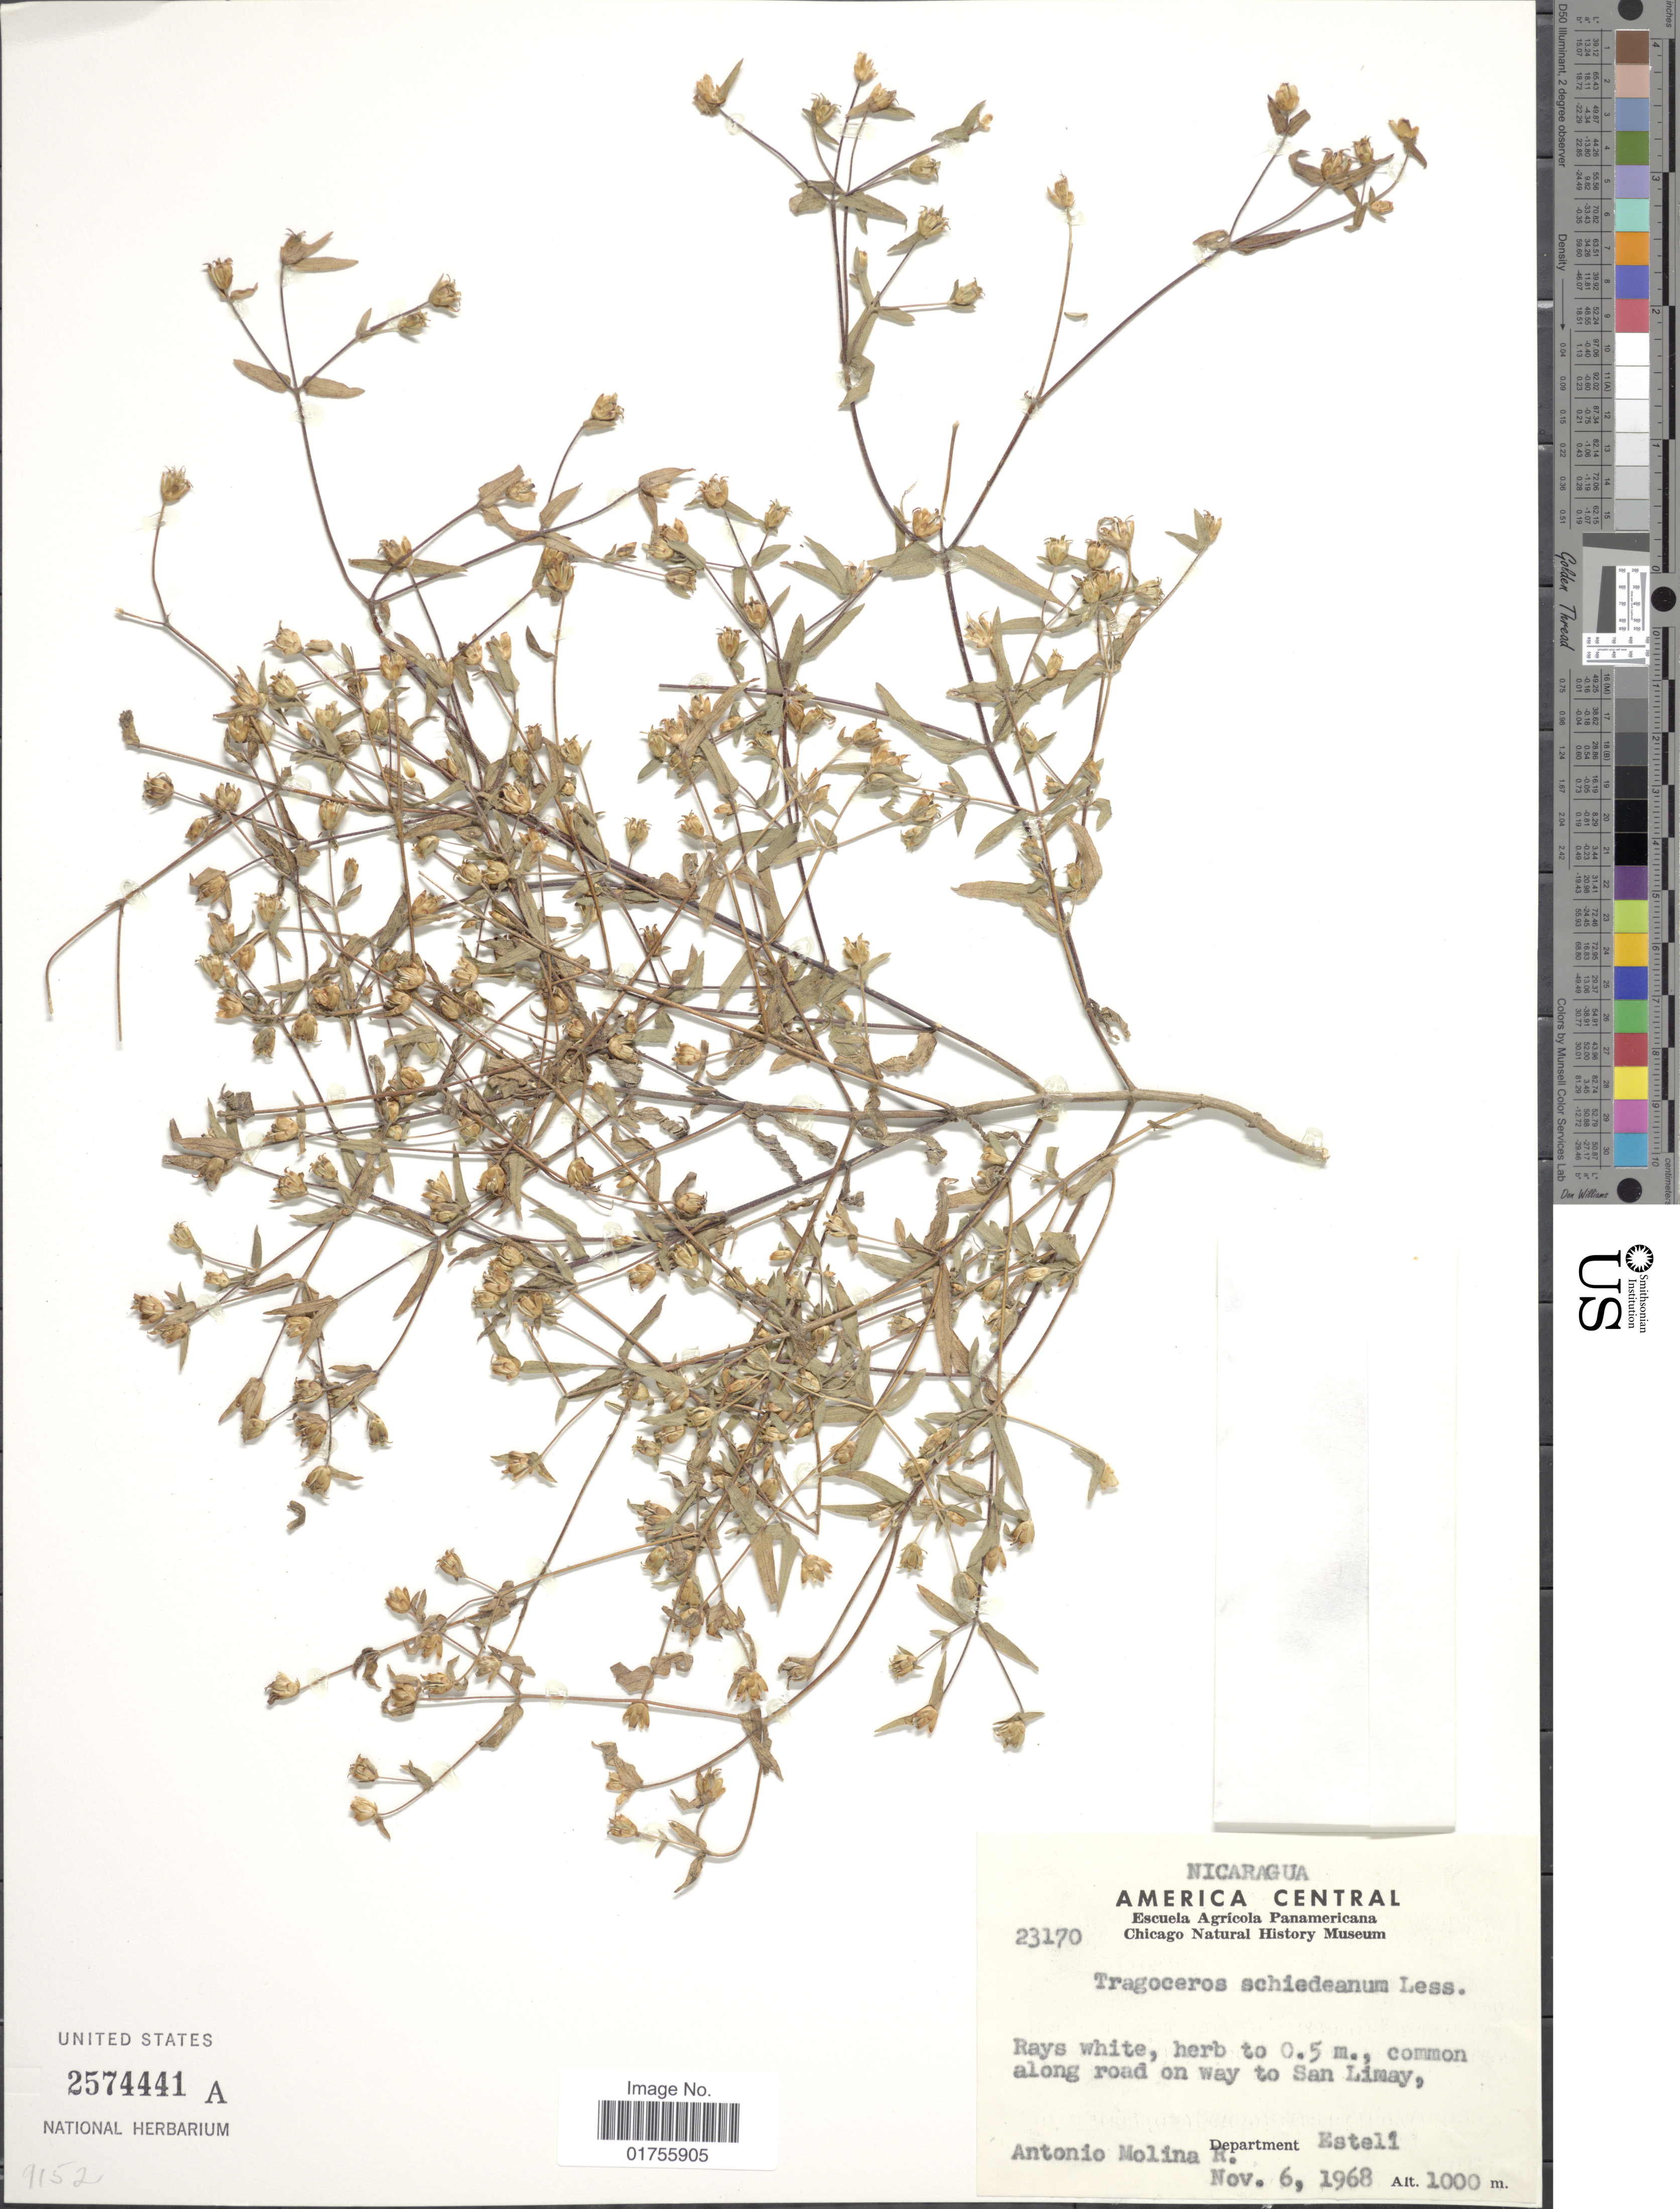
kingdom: Plantae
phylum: Tracheophyta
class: Magnoliopsida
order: Asterales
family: Asteraceae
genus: Tragoceros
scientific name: Tragoceros schiedeanum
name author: Less.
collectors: A. Molina R.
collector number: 23170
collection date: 1968-11-06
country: Nicaragua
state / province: Esteli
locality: Common along road on way to San Limay, Department Esteli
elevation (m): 1000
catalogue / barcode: US 2574441A